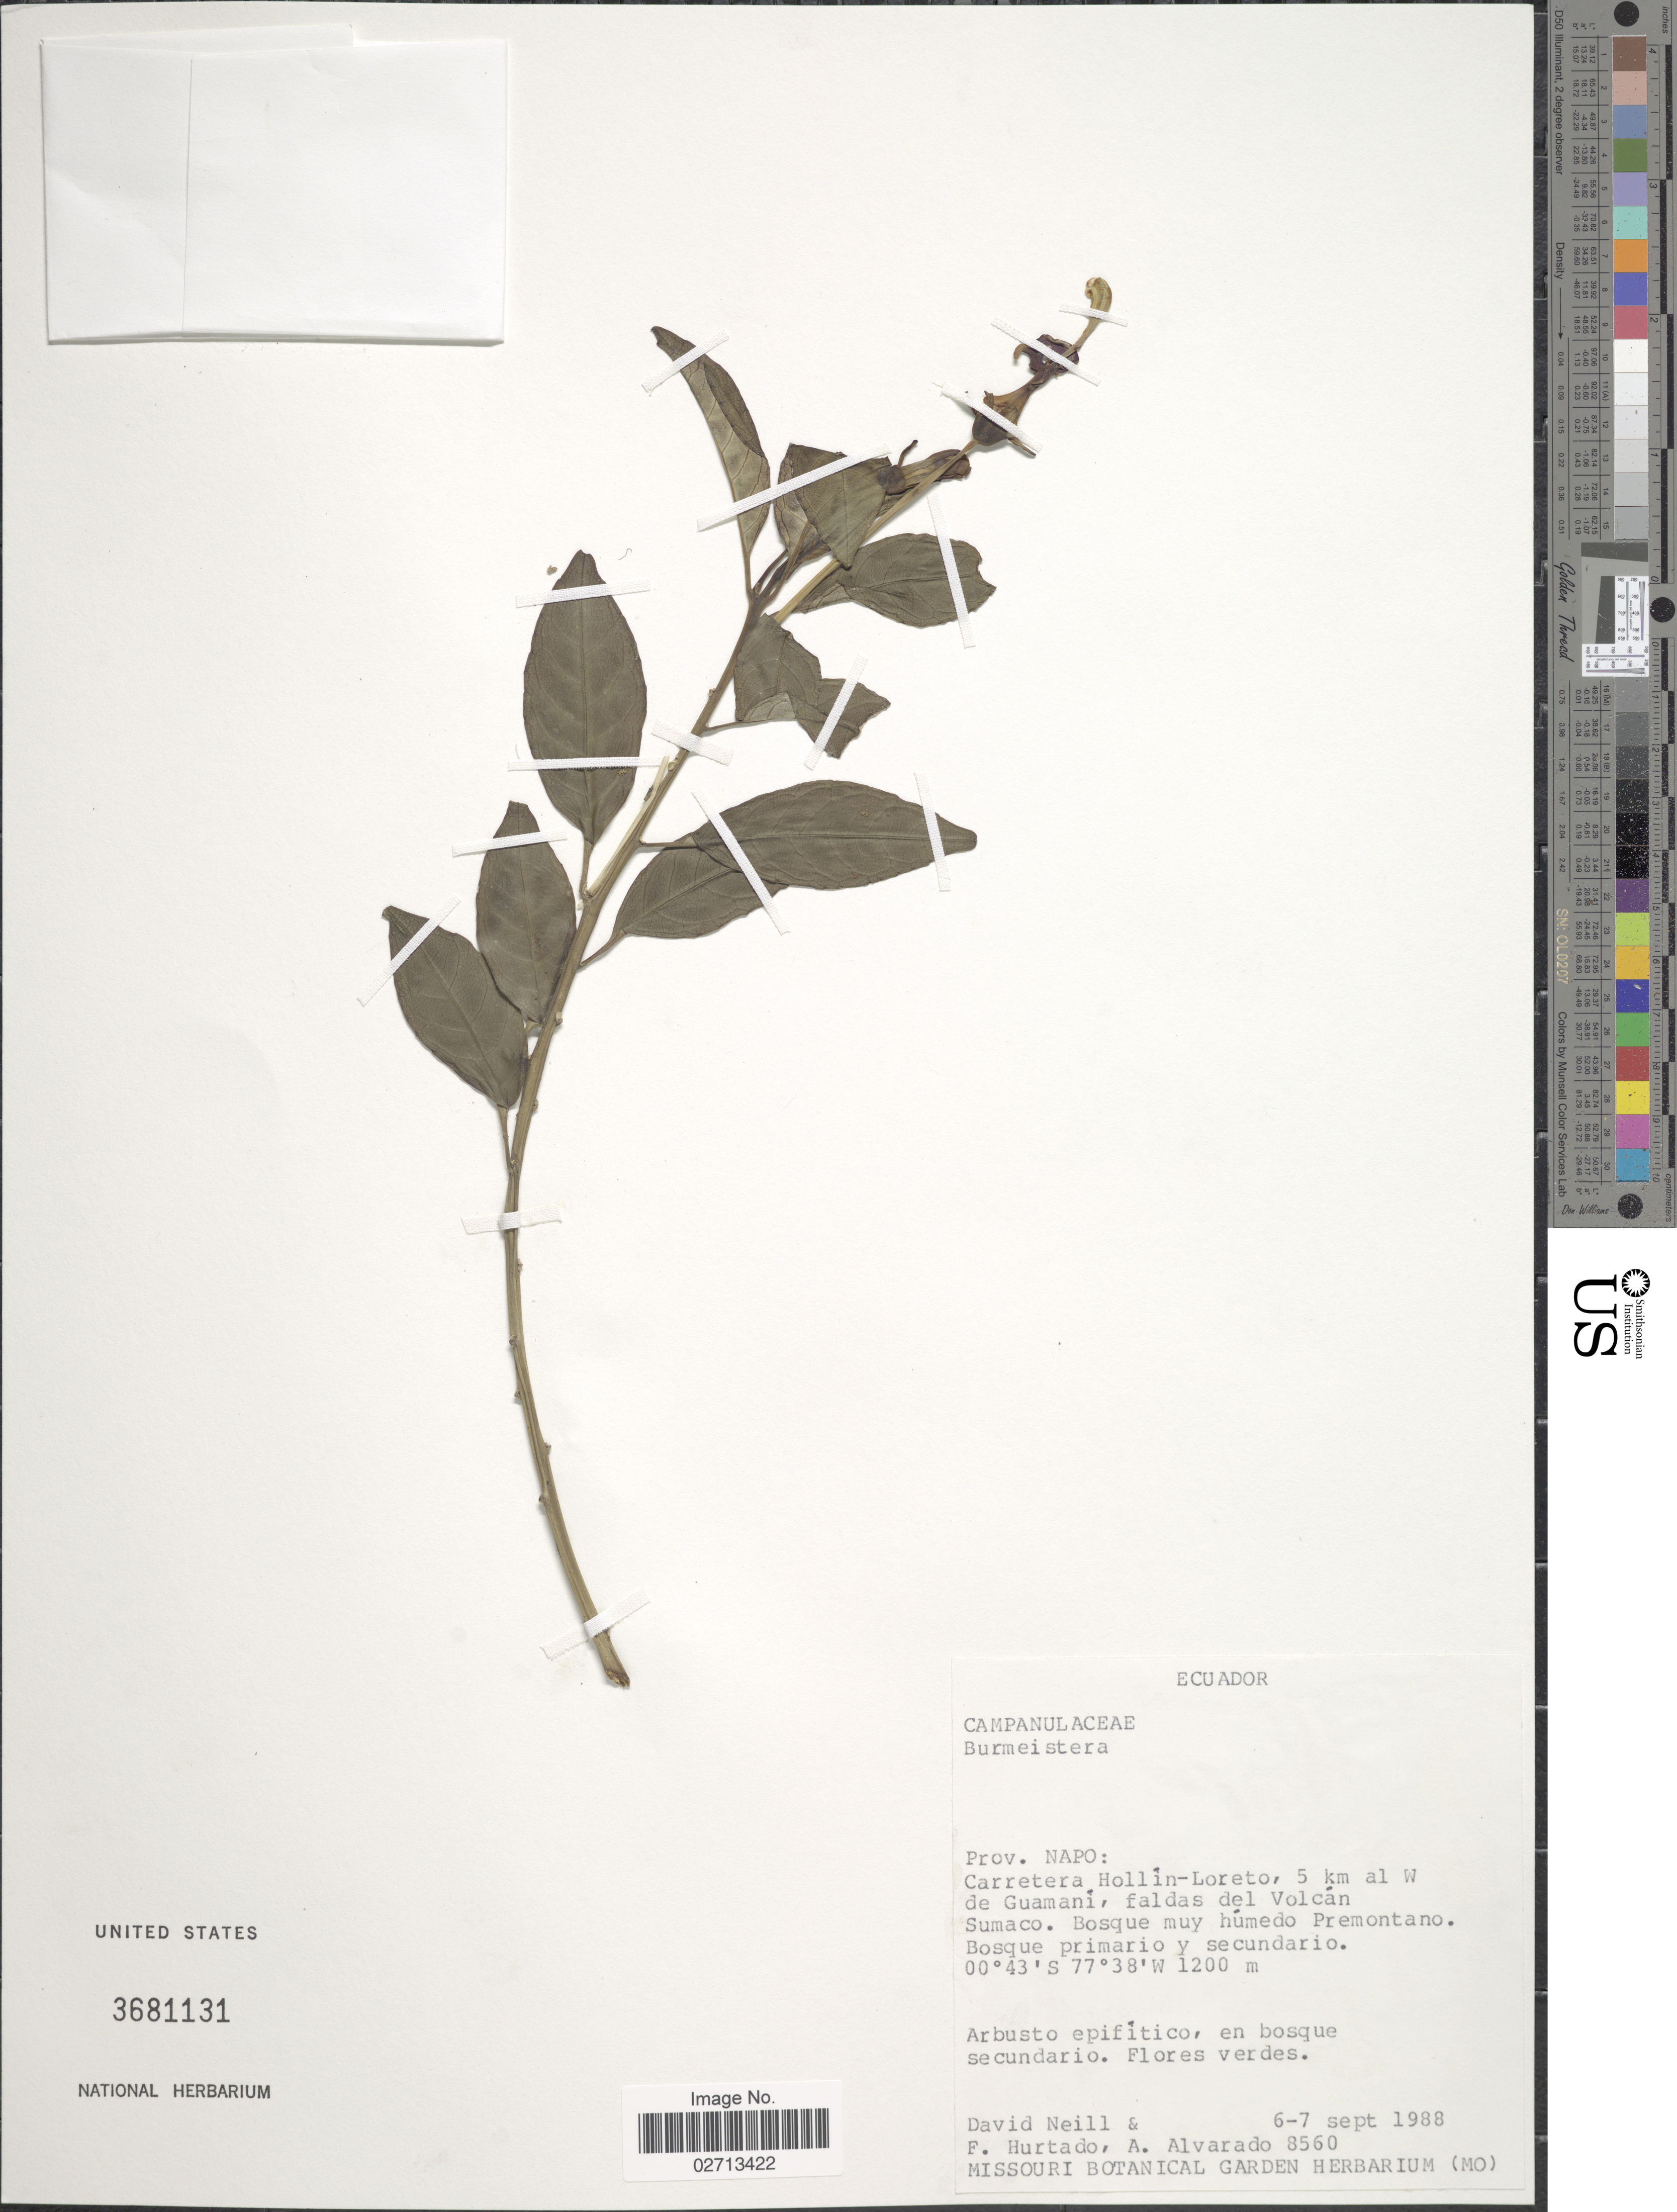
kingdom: Plantae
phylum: Tracheophyta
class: Magnoliopsida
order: Asterales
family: Campanulaceae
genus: Burmeistera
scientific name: Burmeistera sp.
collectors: D. Neill, F. Hurtado & A. Alvarado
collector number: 8560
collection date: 1988-09-06/1988-09-07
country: Ecuador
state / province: Napo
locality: Carretera Hollín-Loreto, 5 km al W de Guamani, faldas del Volcán Sumaco.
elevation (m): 1200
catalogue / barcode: US 3681131